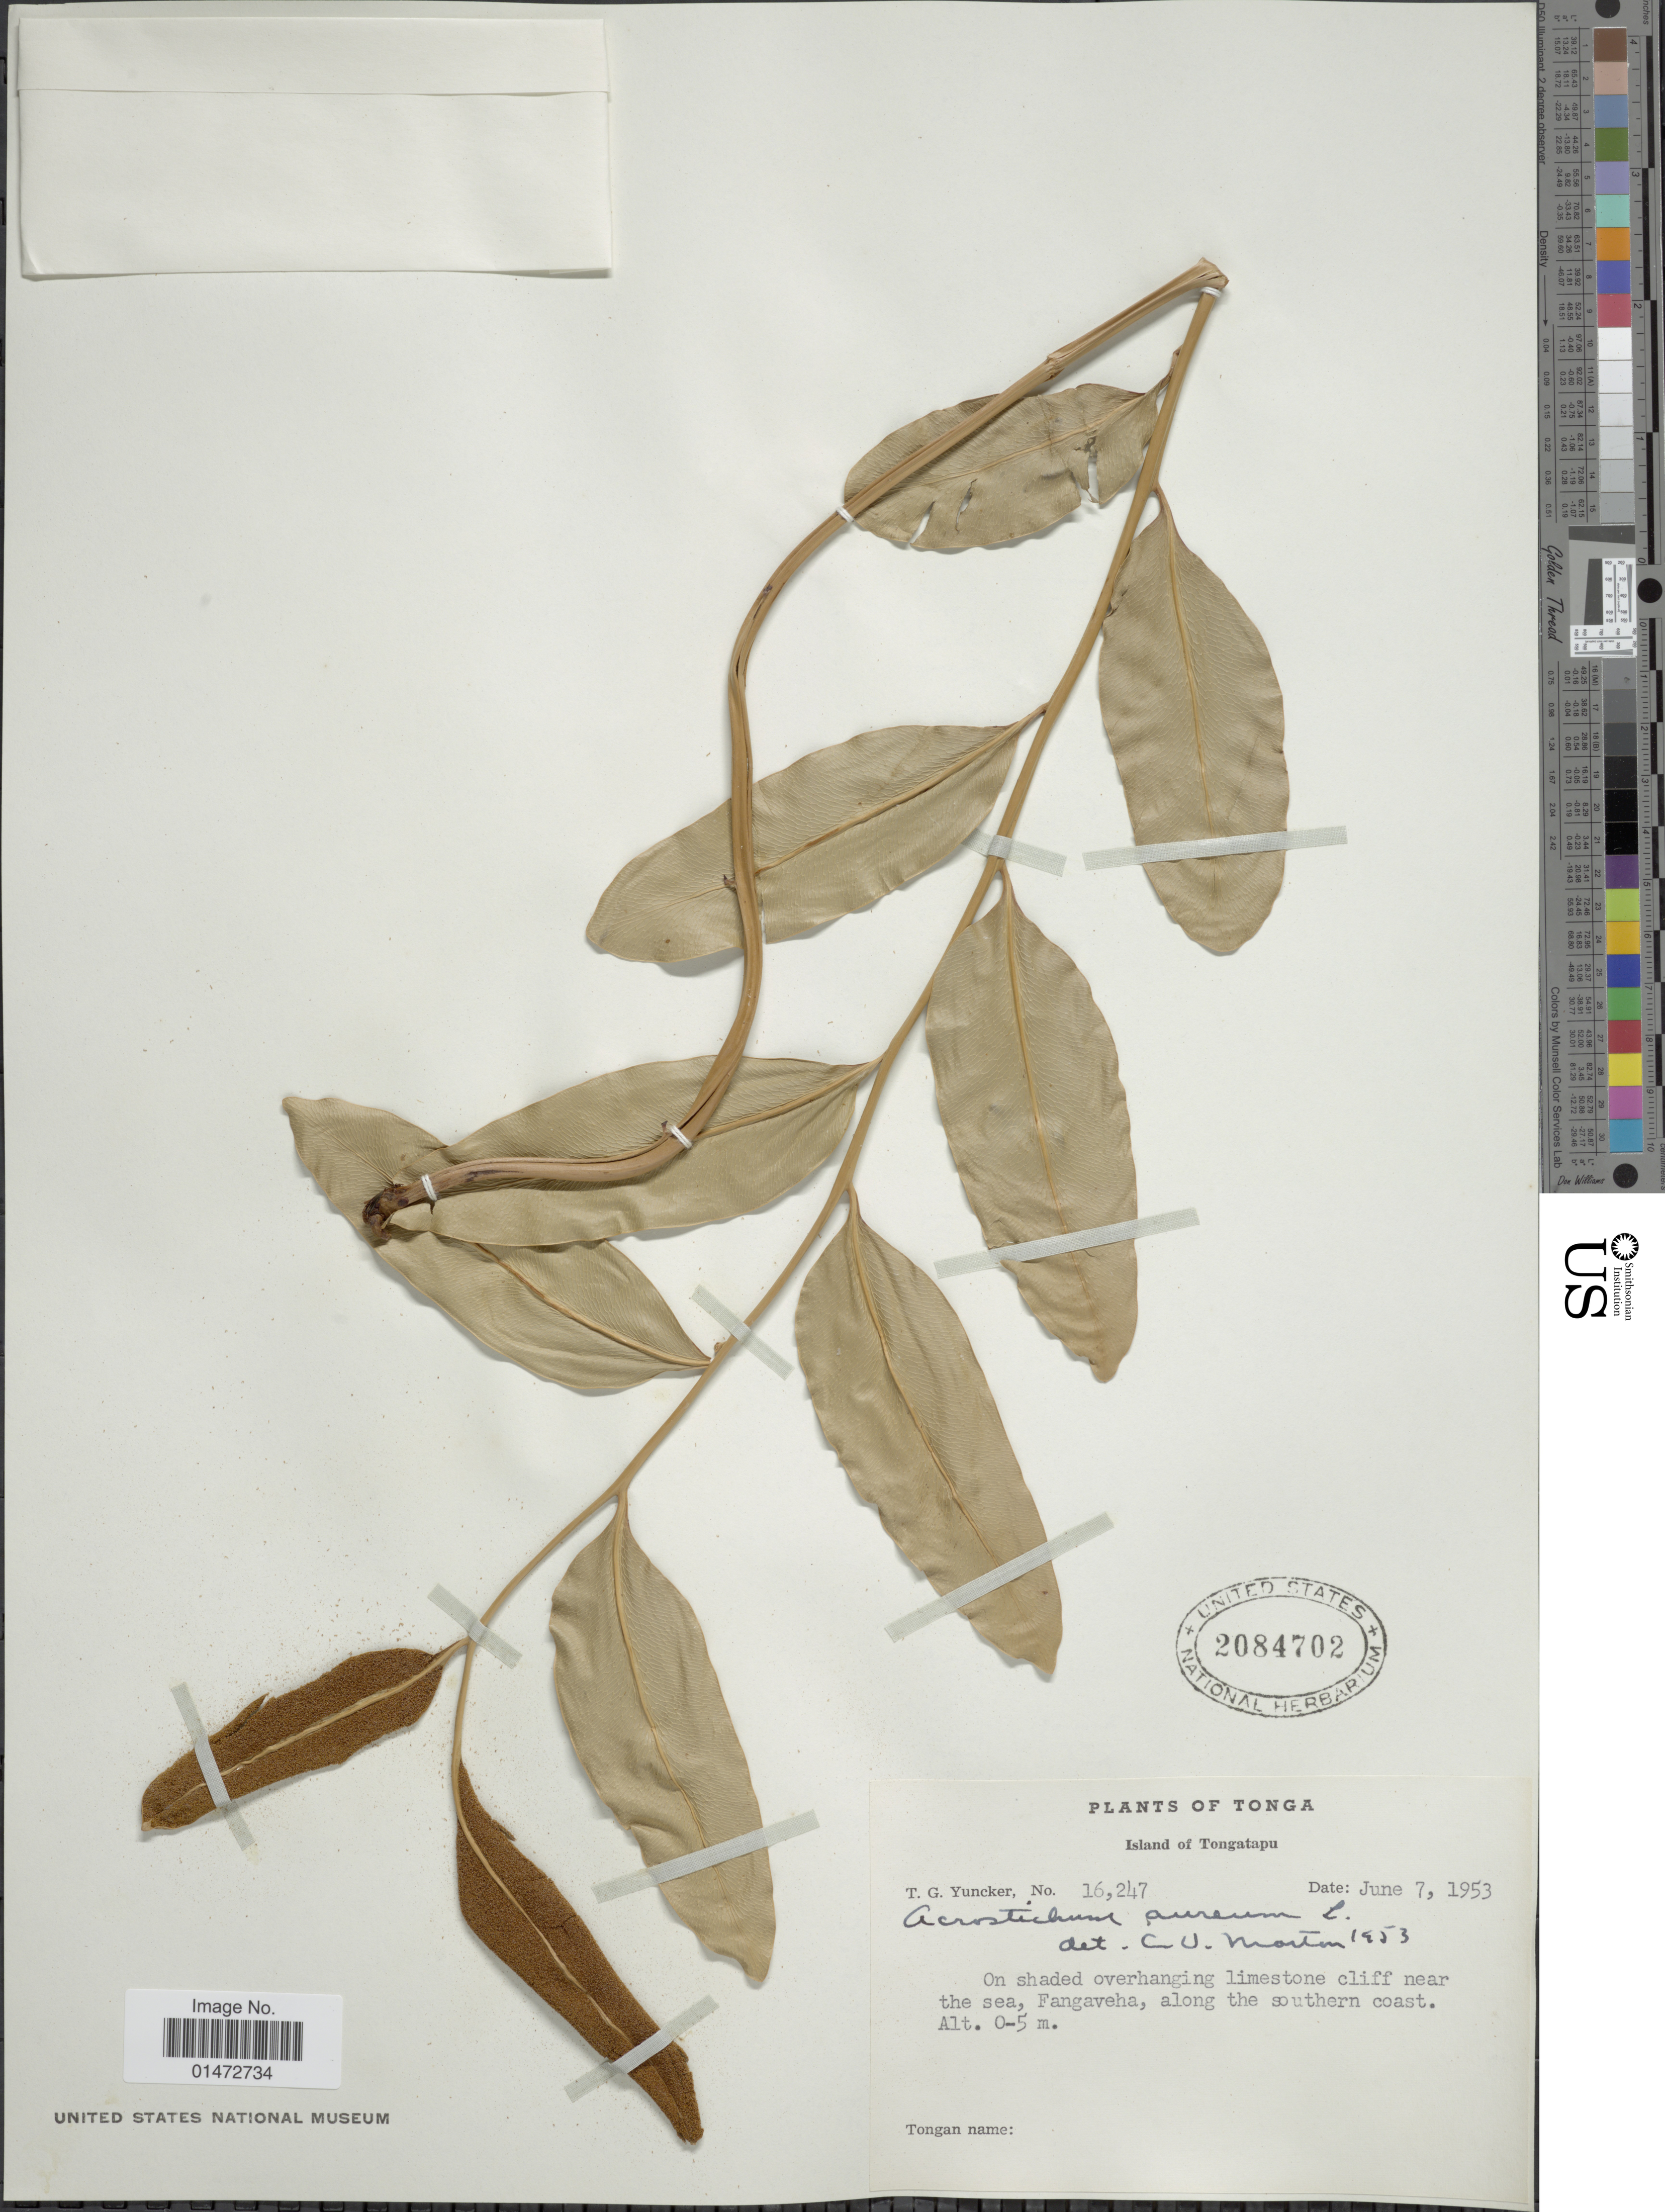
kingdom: Plantae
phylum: Tracheophyta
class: Polypodiopsida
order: Polypodiales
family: Pteridaceae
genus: Acrostichum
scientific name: Acrostichum aureum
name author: L.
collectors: T. G. Yuncker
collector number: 16247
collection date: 1953-06-07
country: Tonga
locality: Island of Tongatapu. On shaded overhanging limestone cliff near the sea, Fangaveha, along the southern coast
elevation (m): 0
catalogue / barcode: US 2084702